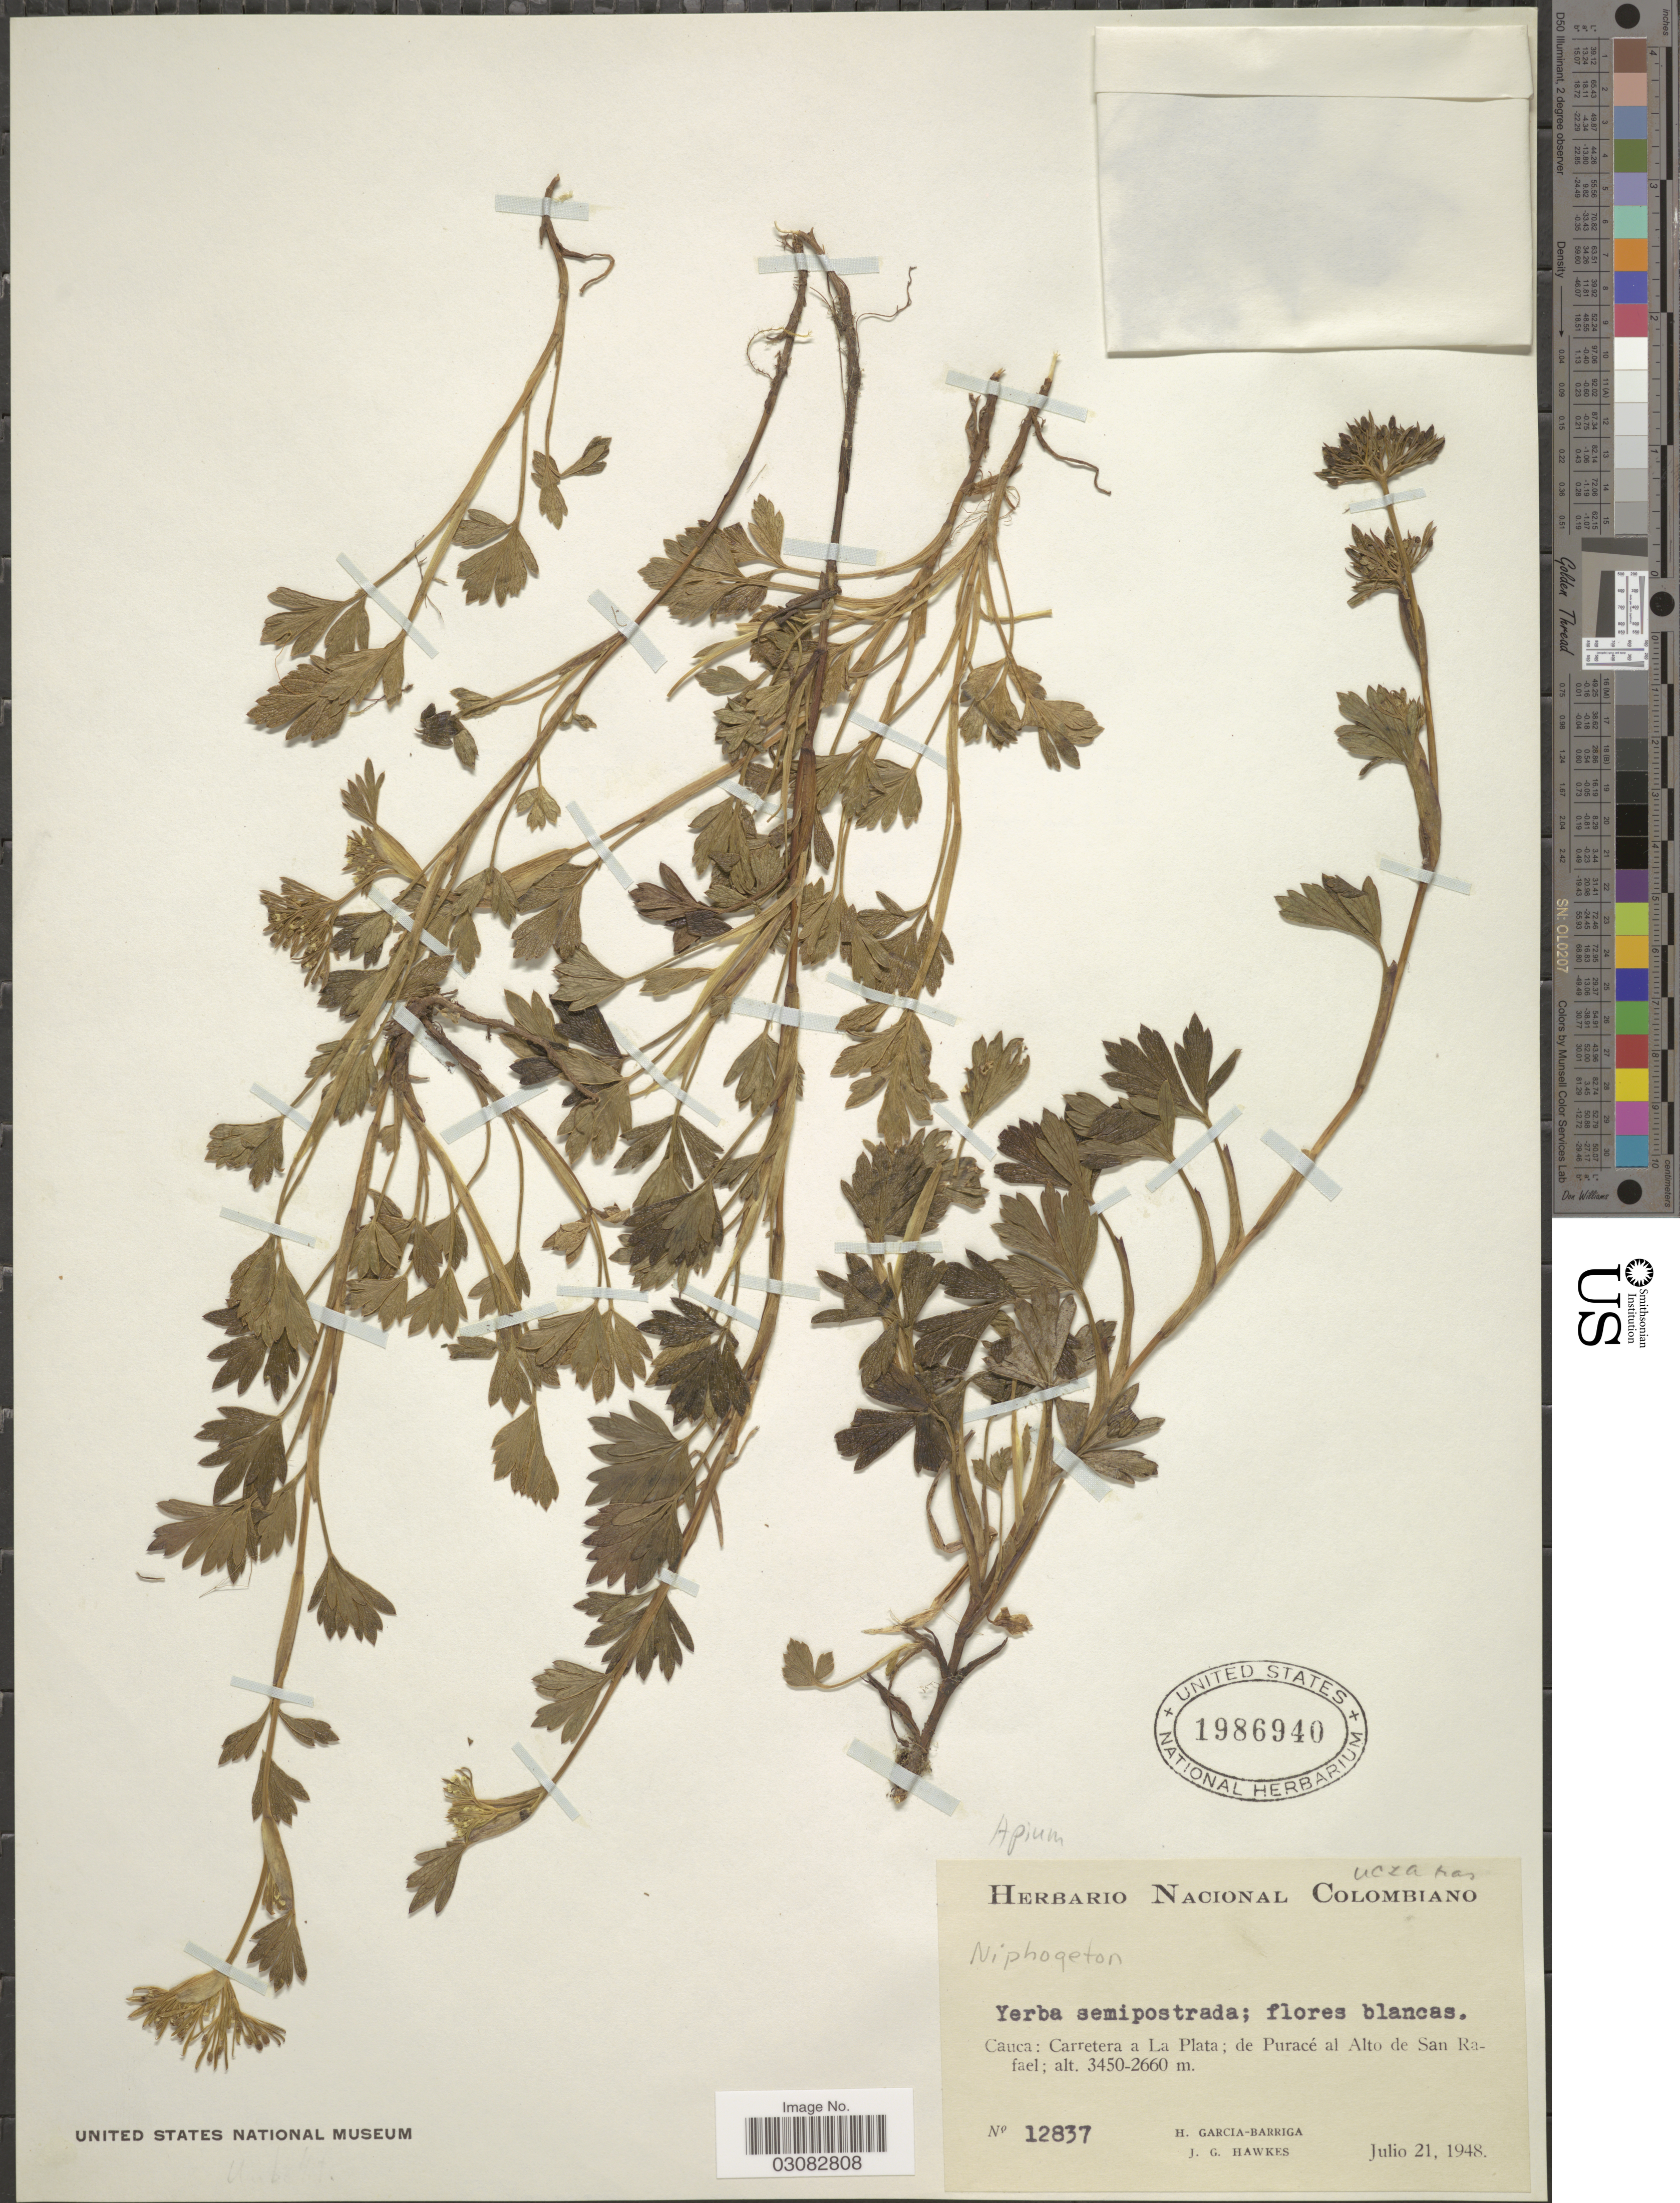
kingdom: Plantae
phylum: Tracheophyta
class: Magnoliopsida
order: Apiales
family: Apiaceae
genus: Apium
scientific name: Apium sp.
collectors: H. García Barriga & J. Hawkes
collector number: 12837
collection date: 1948-07-21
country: Colombia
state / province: Cauca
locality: Carretera a La Plata; de Puracé al Alto de San Rafael.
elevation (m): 2660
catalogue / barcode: US 1986940